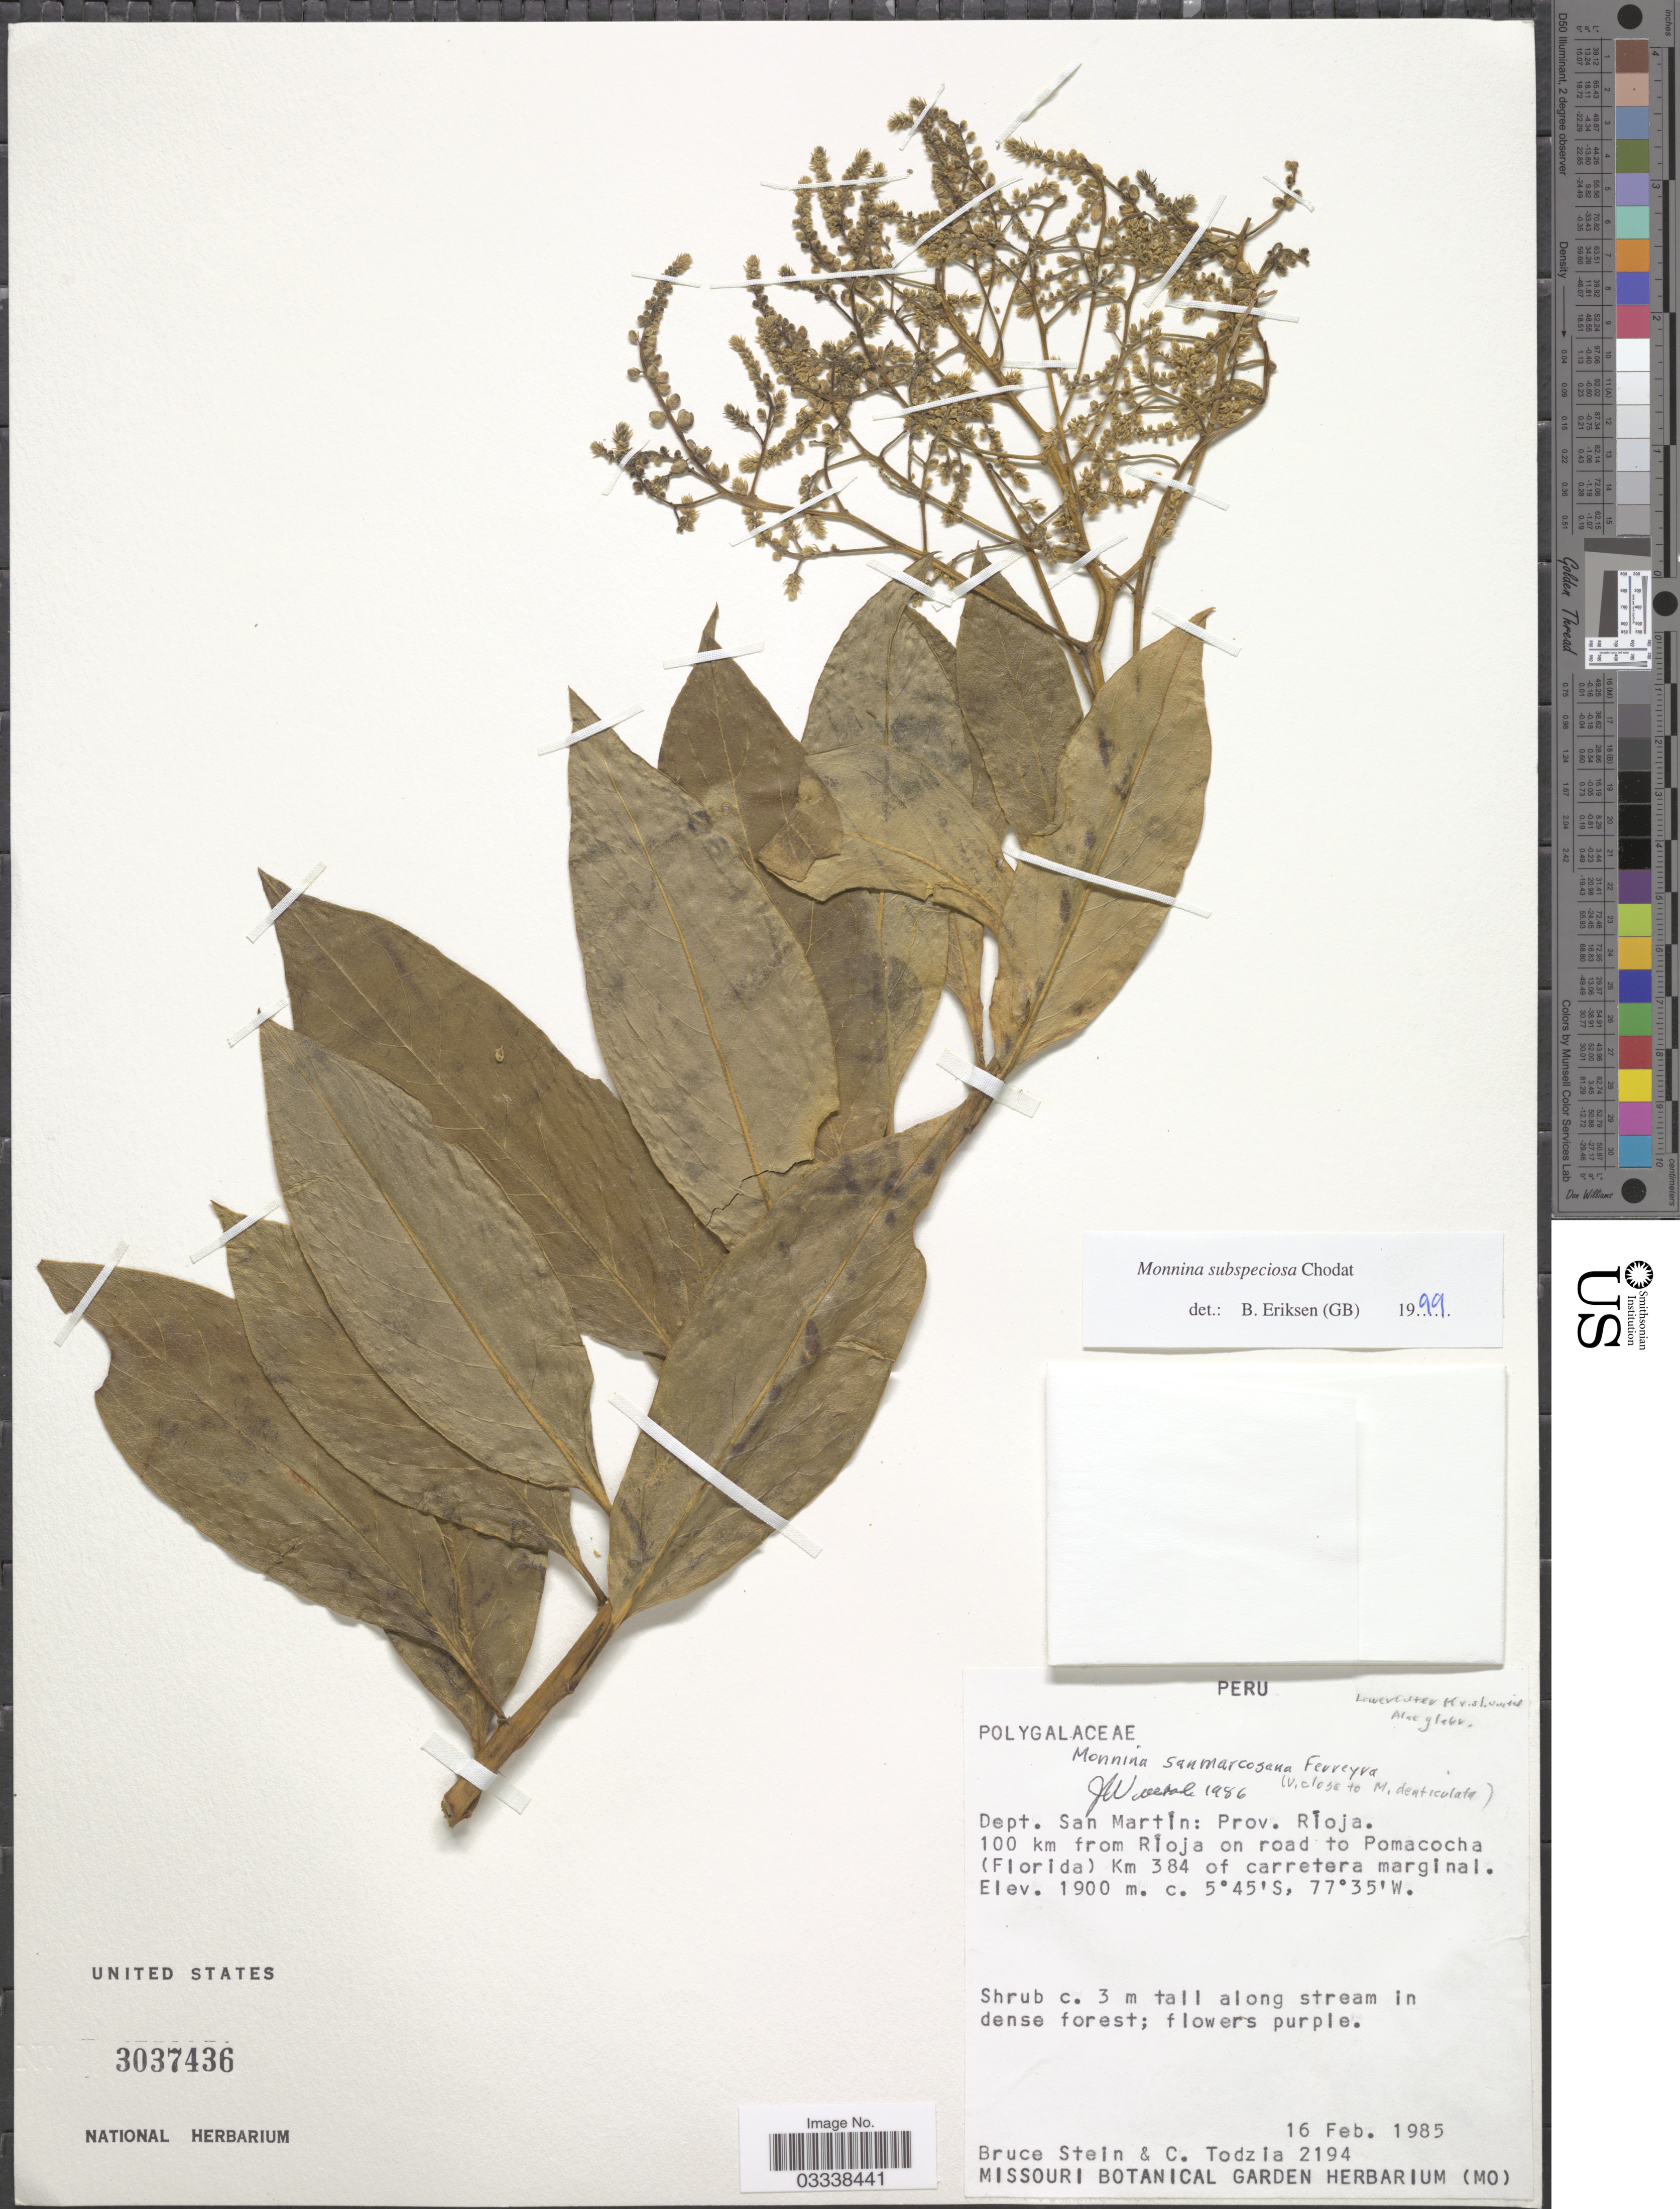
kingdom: Plantae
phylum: Tracheophyta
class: Magnoliopsida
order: Fabales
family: Polygalaceae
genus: Monnina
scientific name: Monnina subspeciosa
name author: Chodat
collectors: B. A. Stein & C. A. Todzia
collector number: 2194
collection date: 1985-02-16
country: Peru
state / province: San Martín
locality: Dept. San Martín: Prov. Ríoja. 100 km from Ríoja on road to Pomacocha (Florida) Km 384 of carretera marginal.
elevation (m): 1900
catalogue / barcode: US 3037436